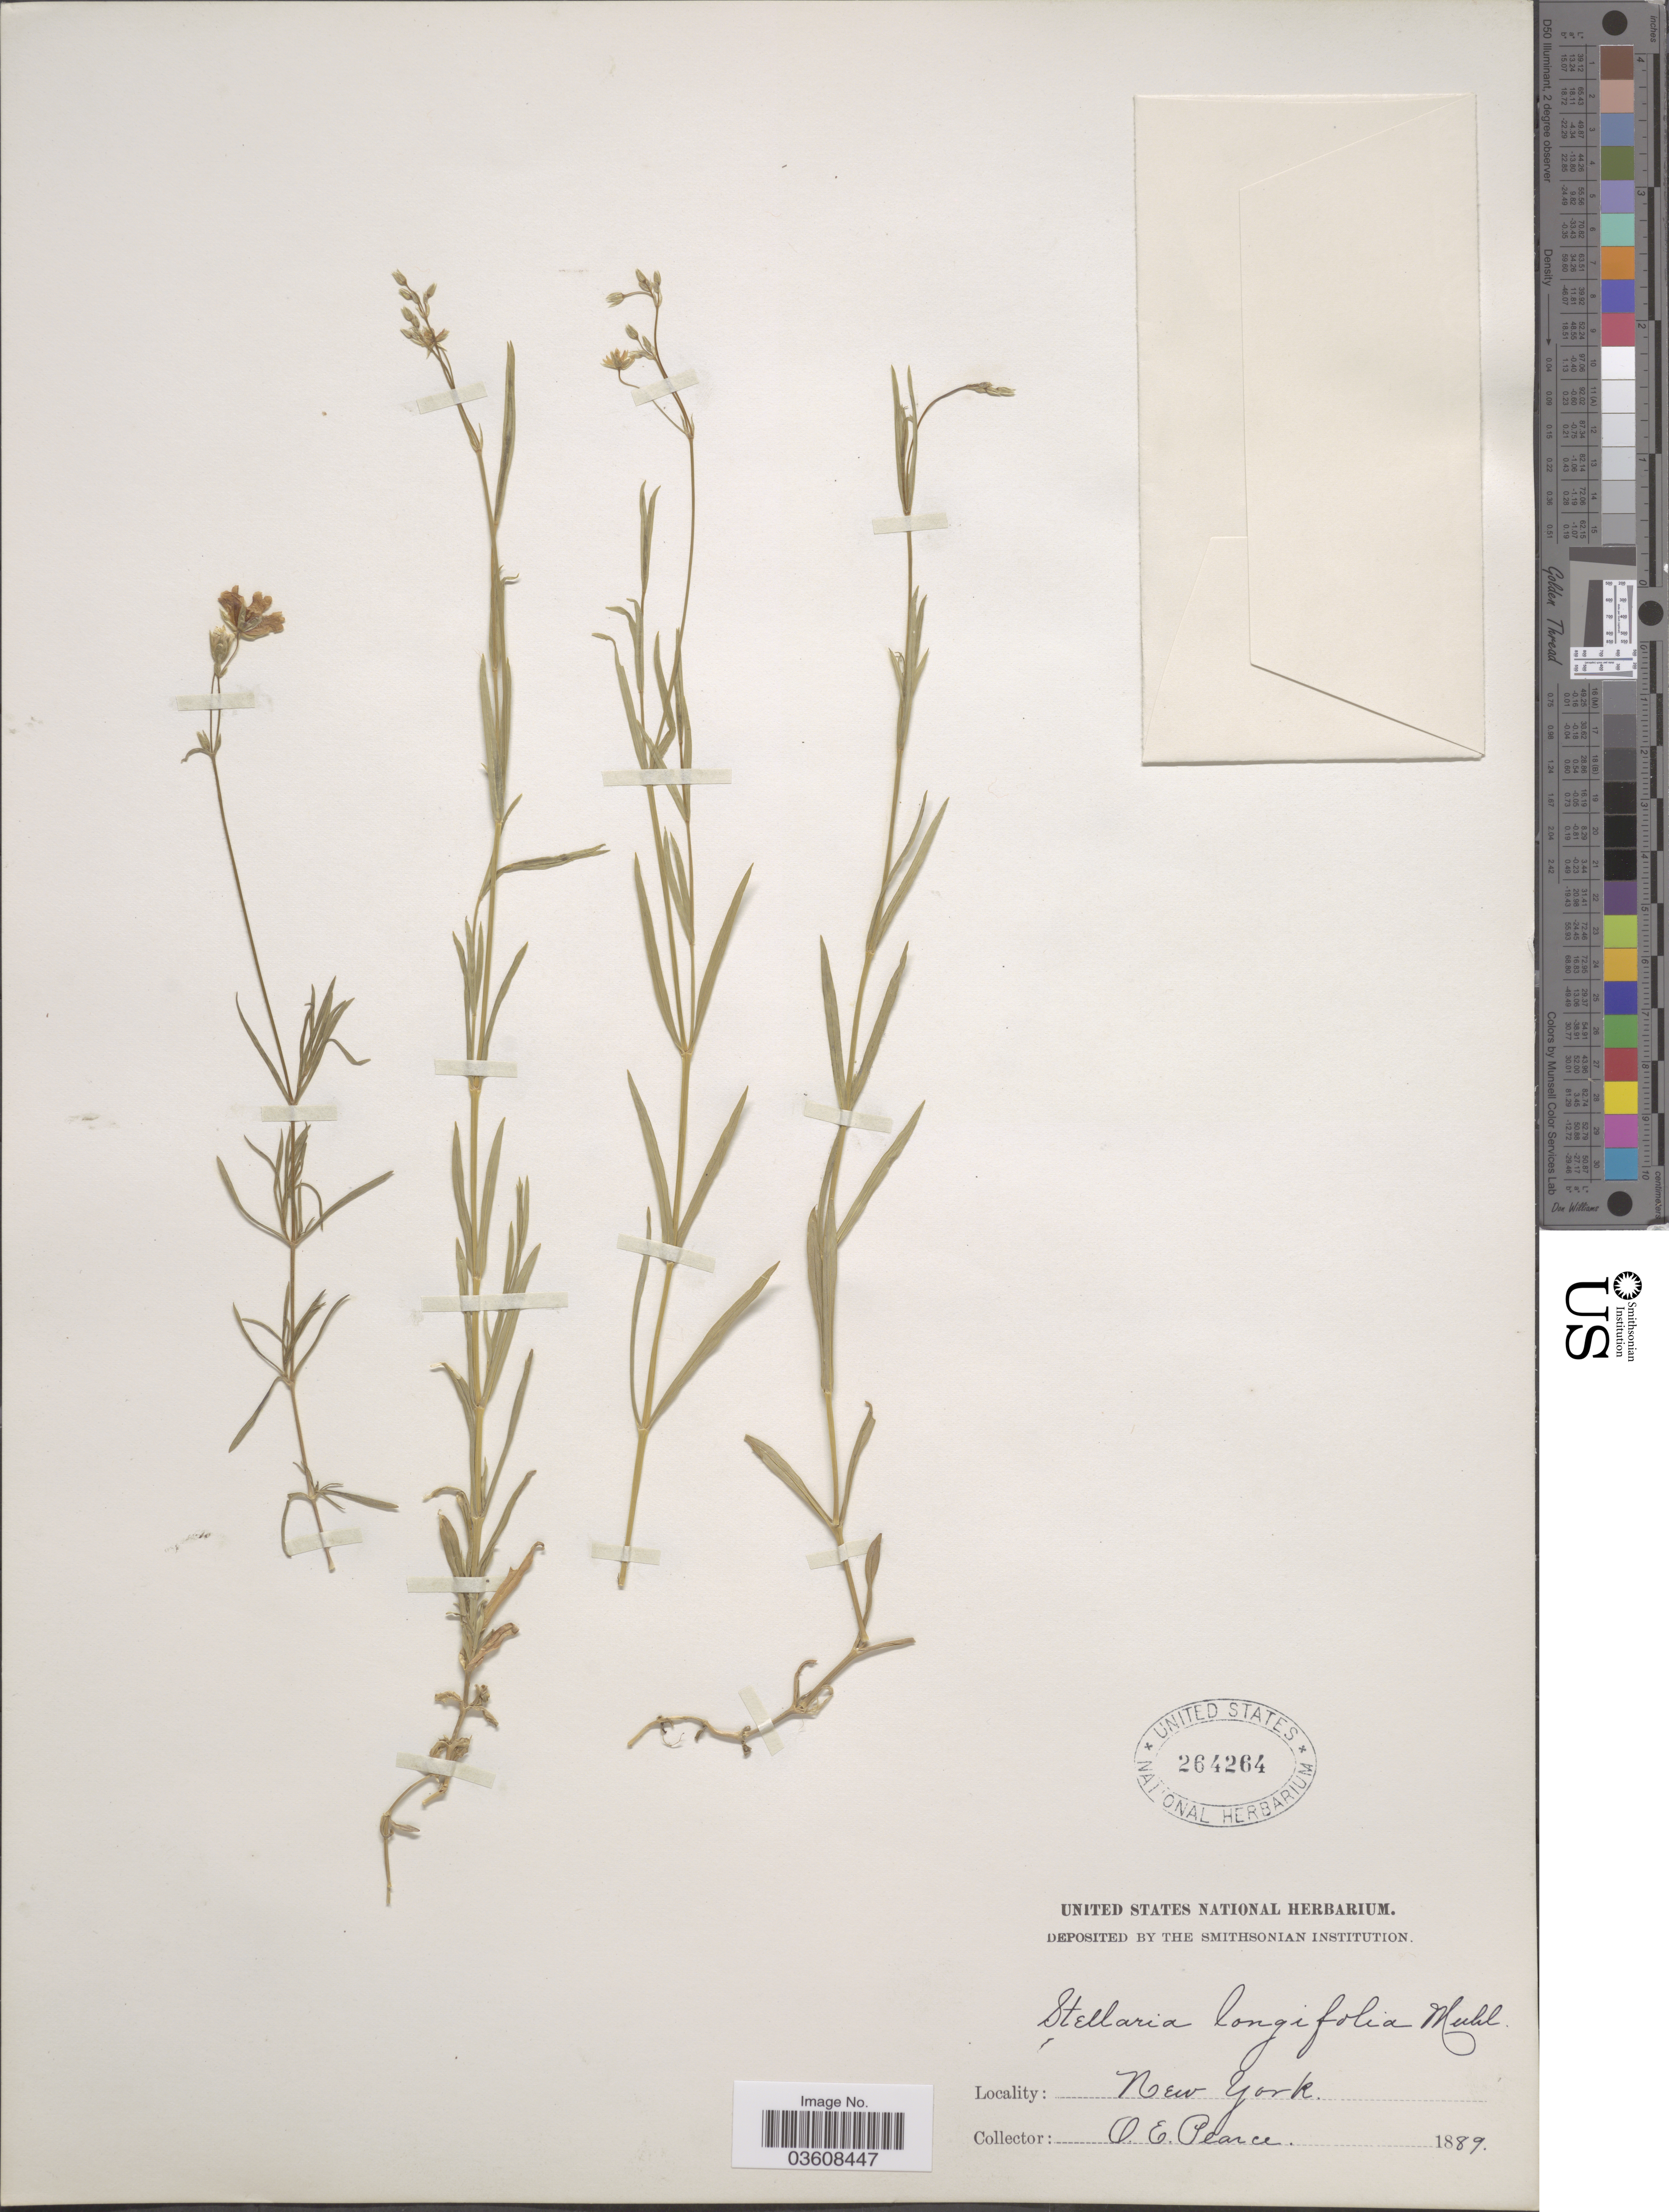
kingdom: Plantae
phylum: Tracheophyta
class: Magnoliopsida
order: Caryophyllales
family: Caryophyllaceae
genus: Stellaria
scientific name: Stellaria longifolia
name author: Muhl. ex Willd.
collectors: O. E. Pearce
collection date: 1889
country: United States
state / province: New York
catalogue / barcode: US 264264